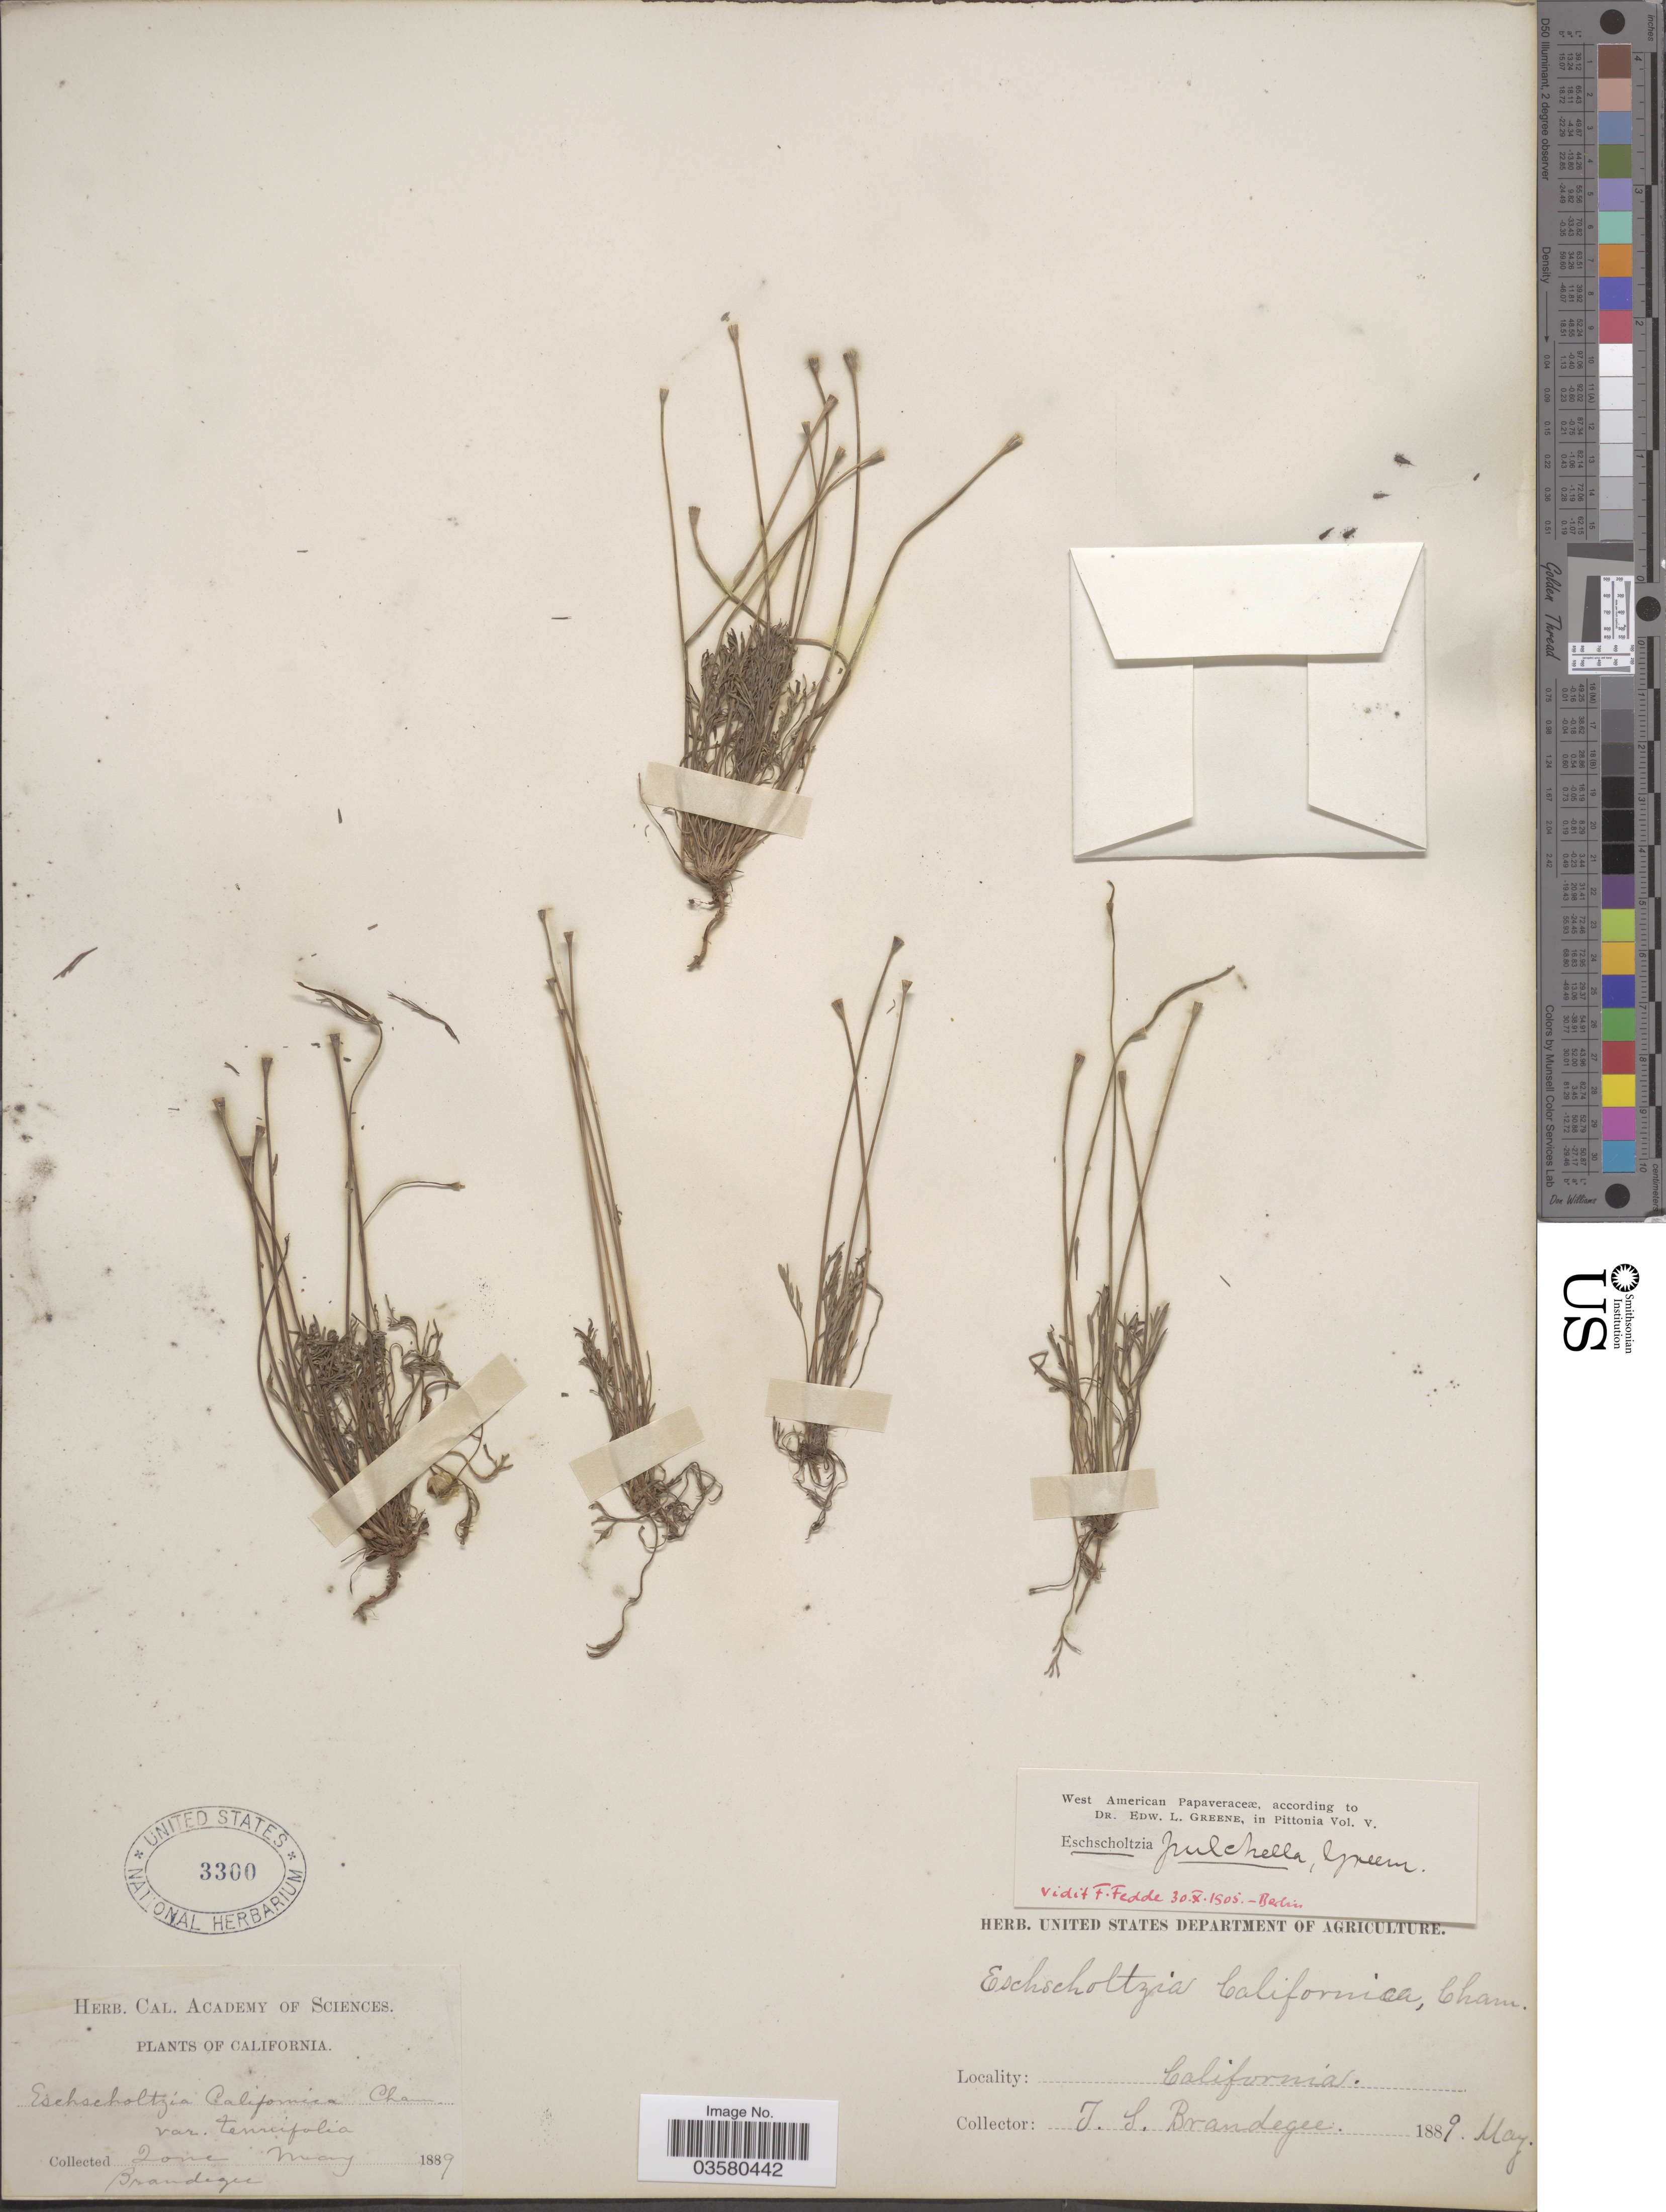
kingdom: Plantae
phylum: Tracheophyta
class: Magnoliopsida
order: Ranunculales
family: Papaveraceae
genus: Eschscholzia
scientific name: Eschscholzia lobbii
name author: Greene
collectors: T. S. Brandegee (herbarium)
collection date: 1889-05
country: United States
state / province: California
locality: Ione.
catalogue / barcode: US 3300